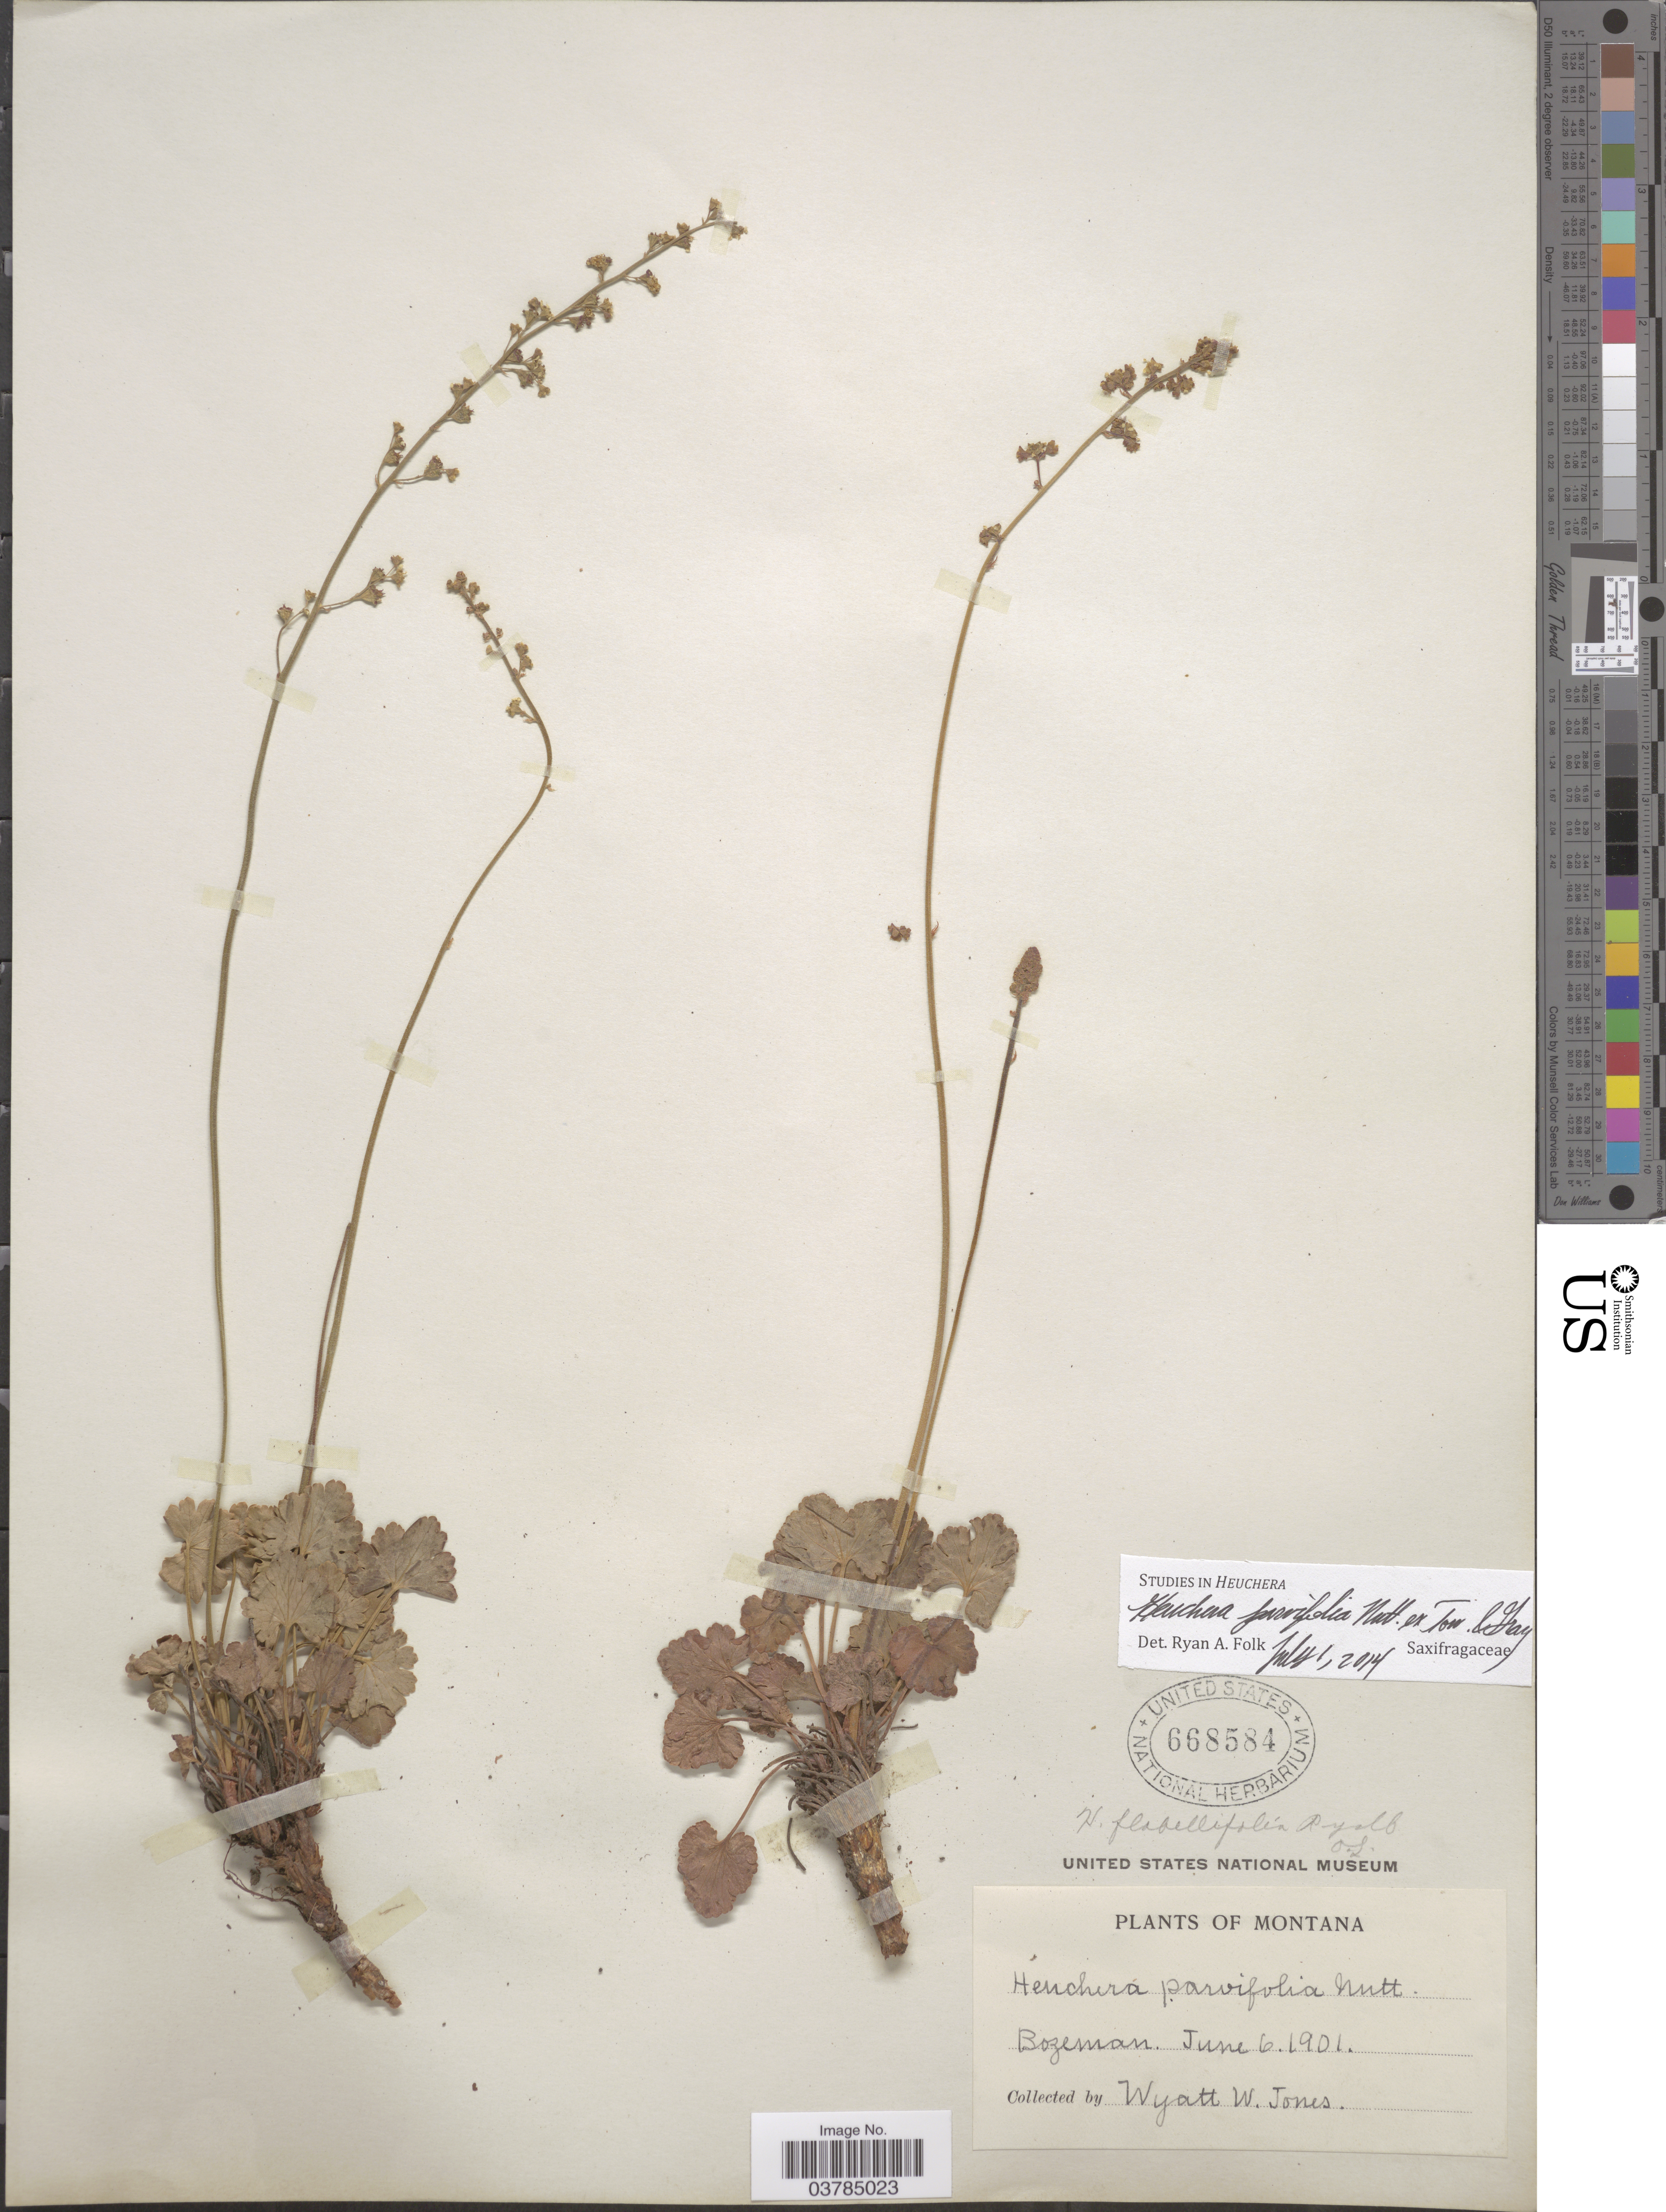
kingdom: Plantae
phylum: Tracheophyta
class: Magnoliopsida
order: Saxifragales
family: Saxifragaceae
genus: Heuchera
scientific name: Heuchera parvifolia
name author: Nutt.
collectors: W. W. Jones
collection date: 1901-06-06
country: United States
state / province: Montana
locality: Bozeman.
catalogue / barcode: US 668584